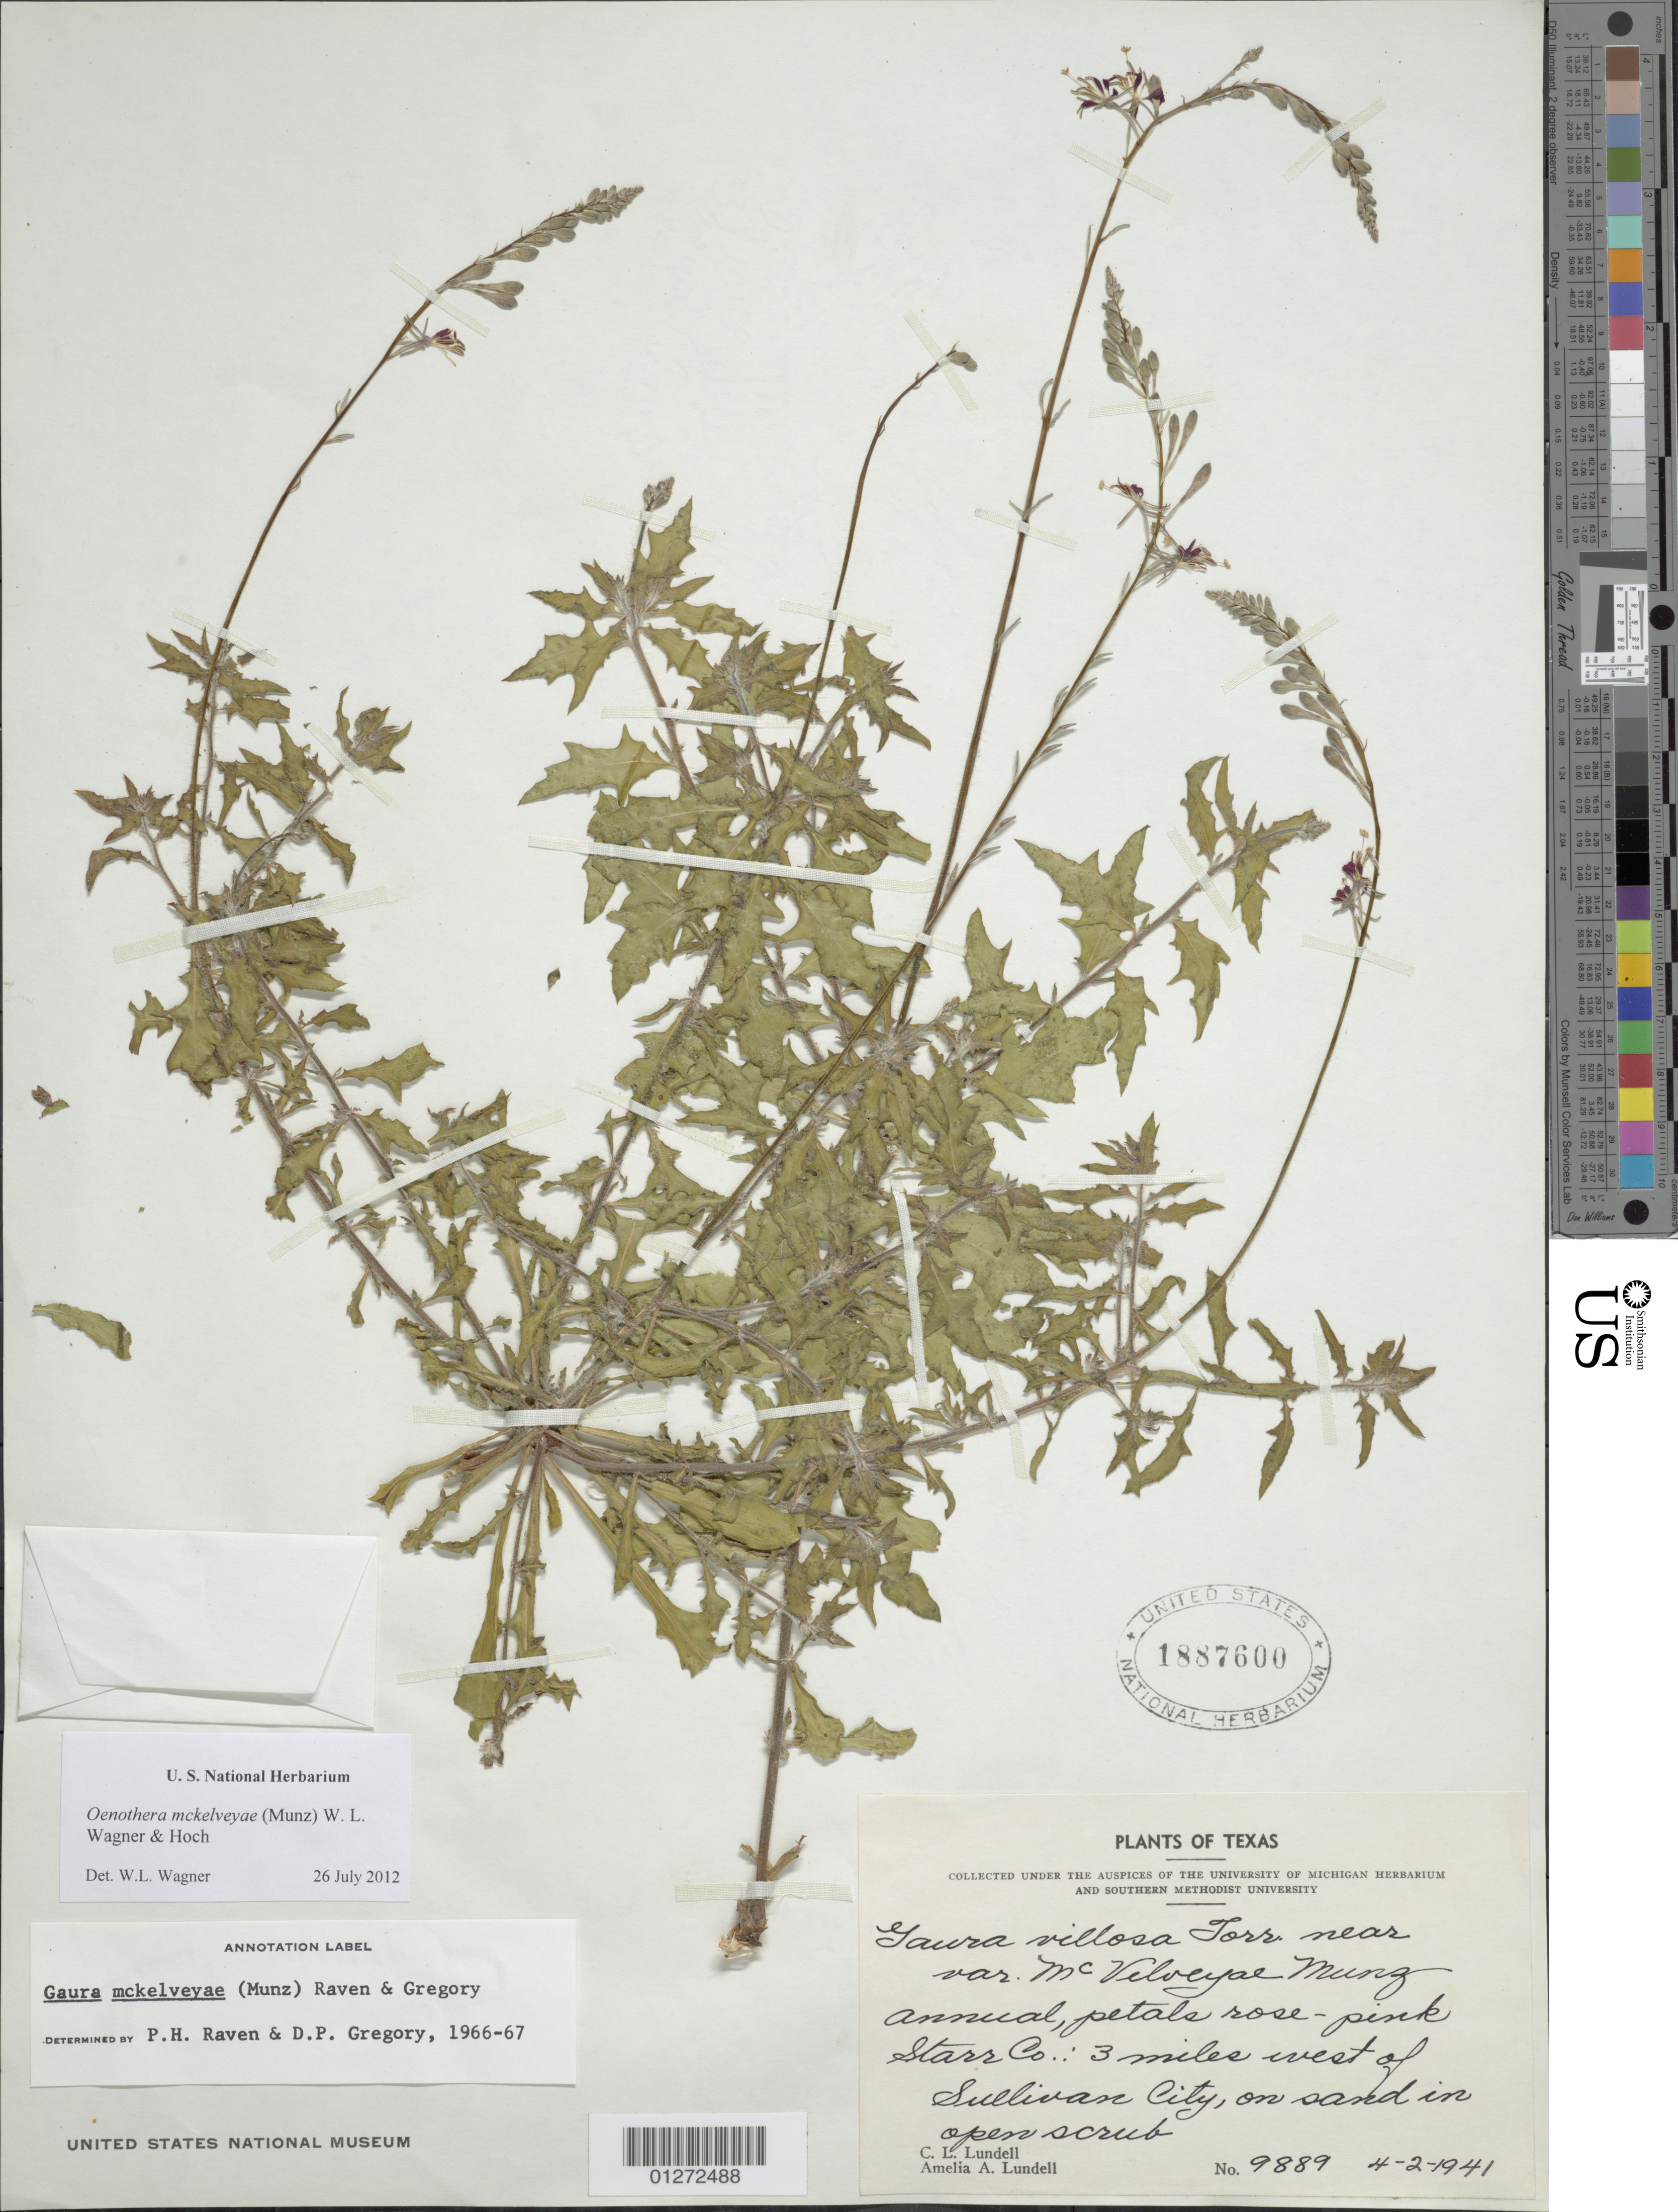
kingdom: Plantae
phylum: Tracheophyta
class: Magnoliopsida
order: Myrtales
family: Onagraceae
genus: Oenothera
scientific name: Oenothera mckelveyae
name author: (Munz) W.L. Wagner & Hoch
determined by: Wagner, W. L., (BOT), Smithsonian Institution - National Museum of Natural History (UNITED STATES)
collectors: C. L. Lundell & A. A. Lundell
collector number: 9889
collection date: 1941-04-02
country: United States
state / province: Texas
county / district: Starr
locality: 3 mi W of Sullivan City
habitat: sand in open scrub.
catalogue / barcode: US 1887600